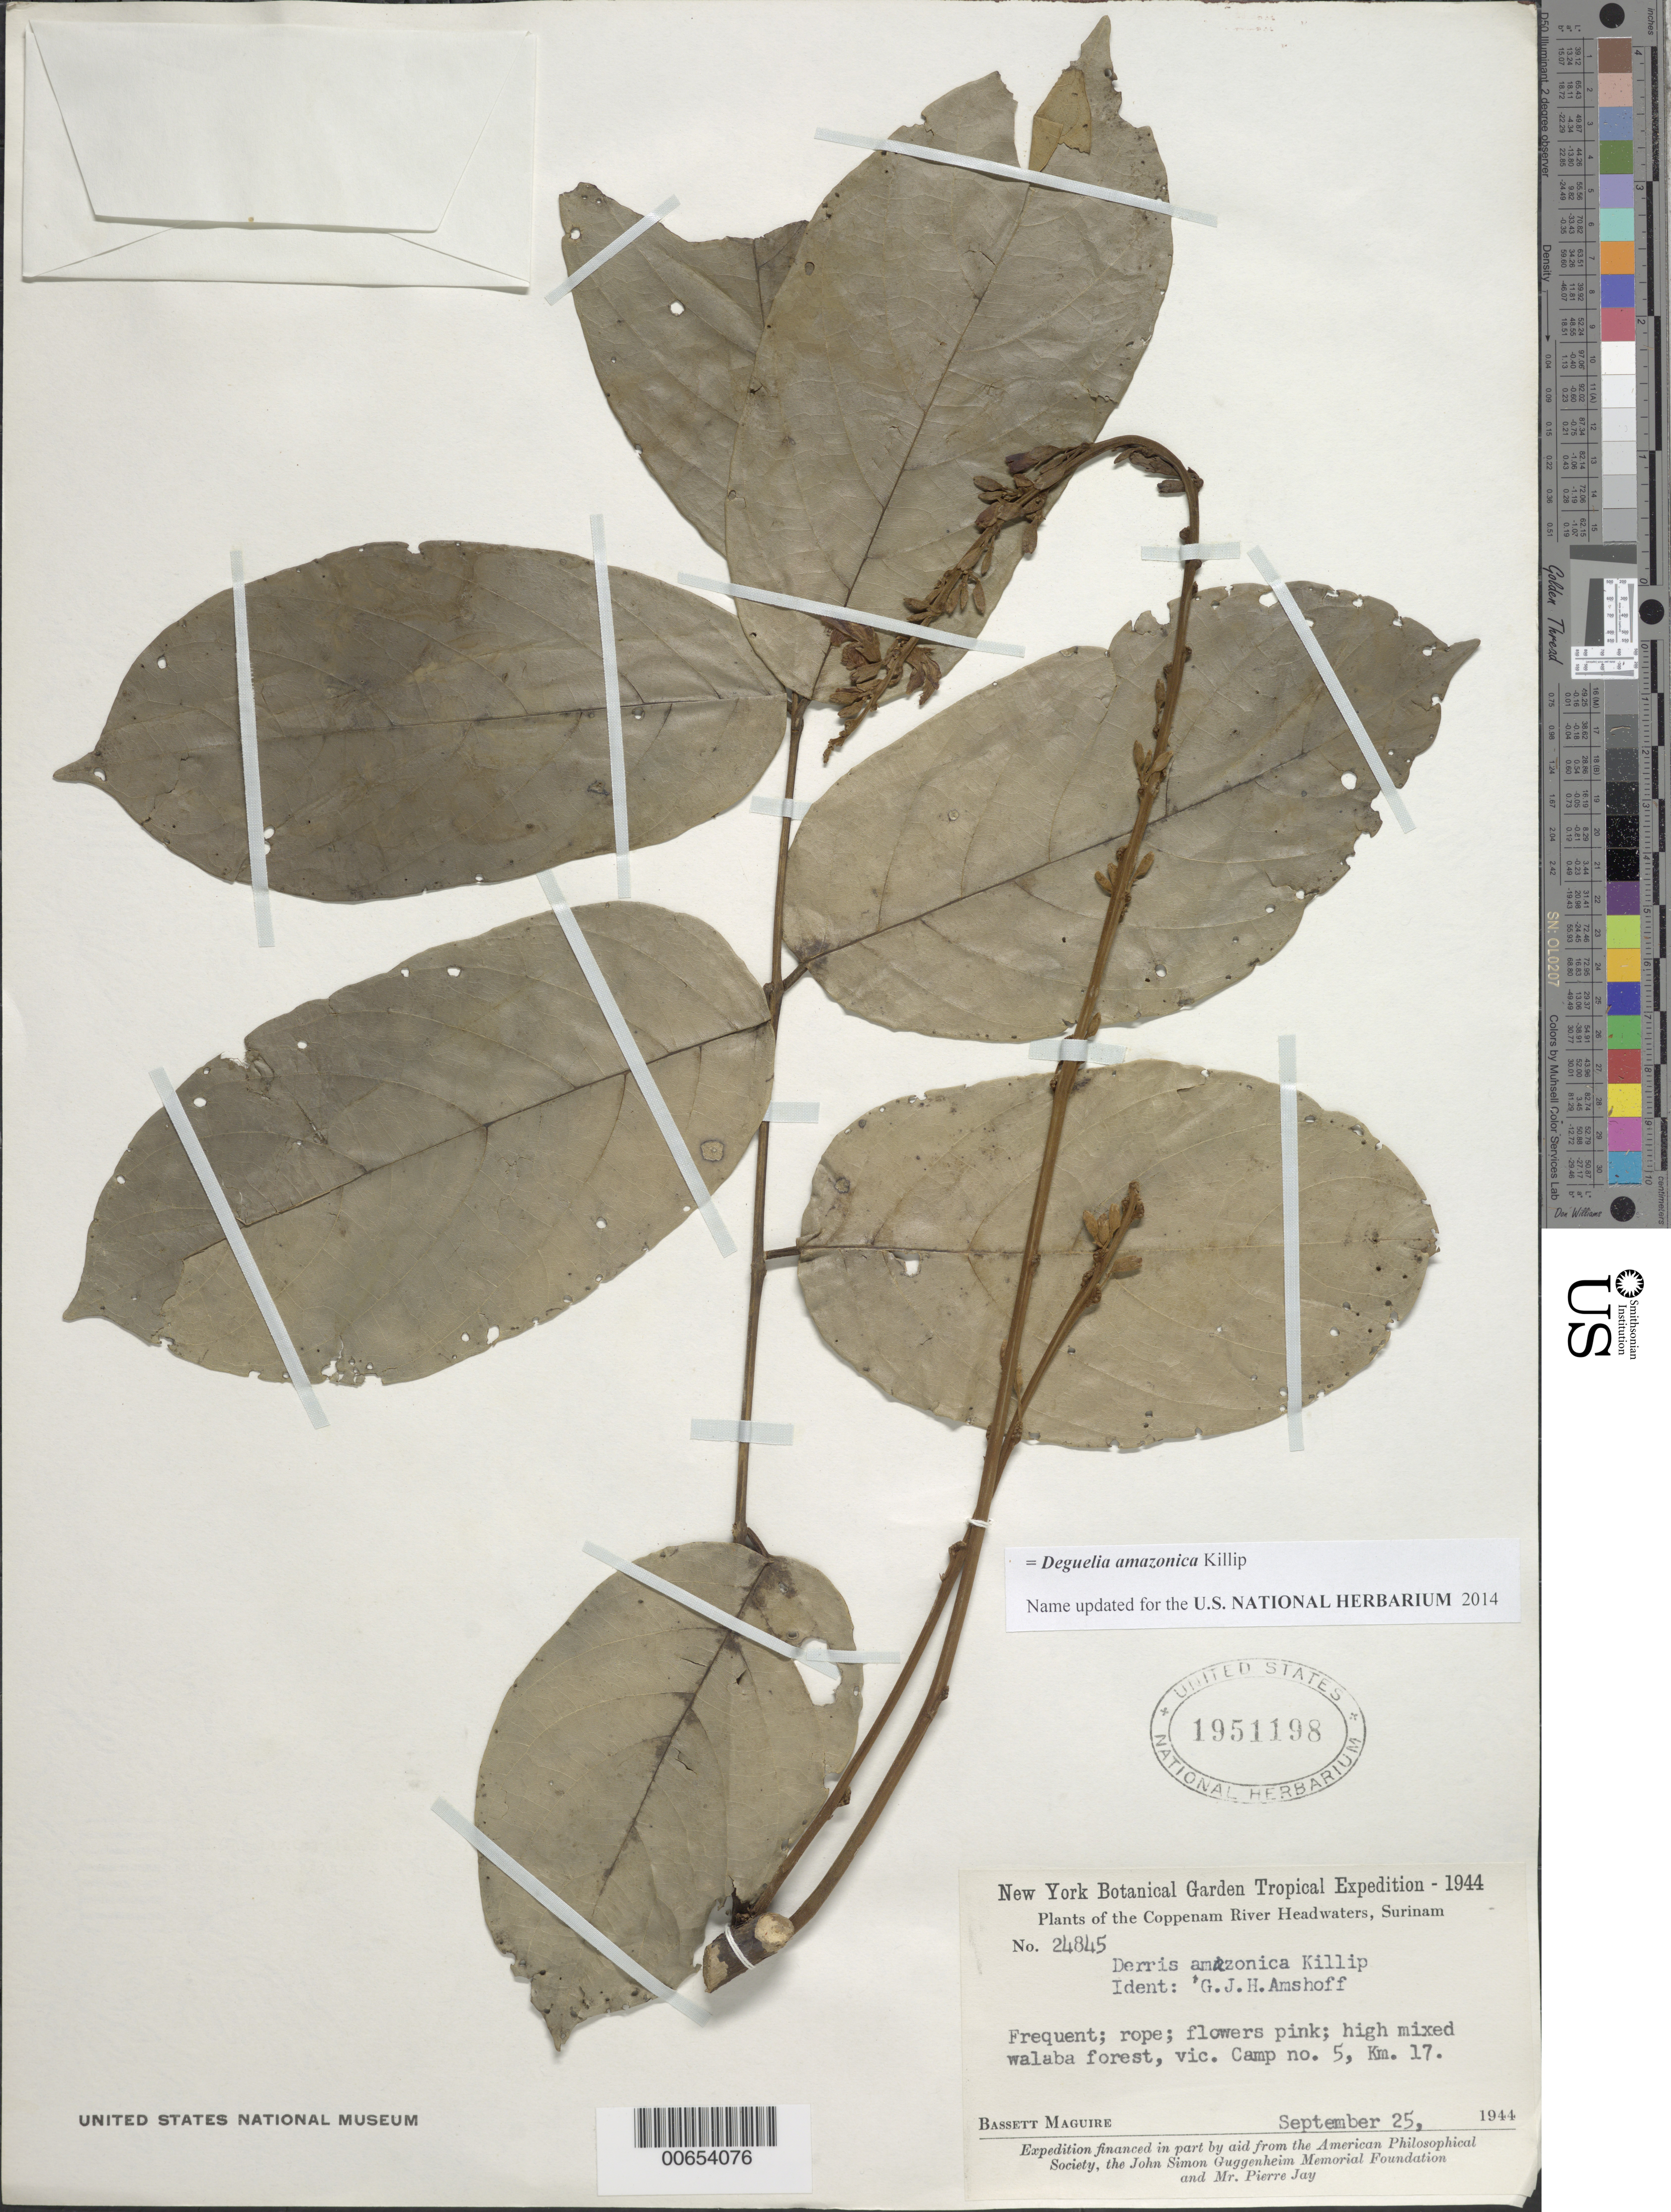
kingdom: Plantae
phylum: Tracheophyta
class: Magnoliopsida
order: Fabales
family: Fabaceae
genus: Deguelia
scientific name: Deguelia amazonica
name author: Killip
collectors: B. Maguire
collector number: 24845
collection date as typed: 25-Sep-44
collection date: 1944-09-25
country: Suriname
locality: Coppename River headwaters; Geijskes Creek, vic of Black Water Camp (V), km17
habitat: High mixed Wallaba forest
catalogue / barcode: US 1951198